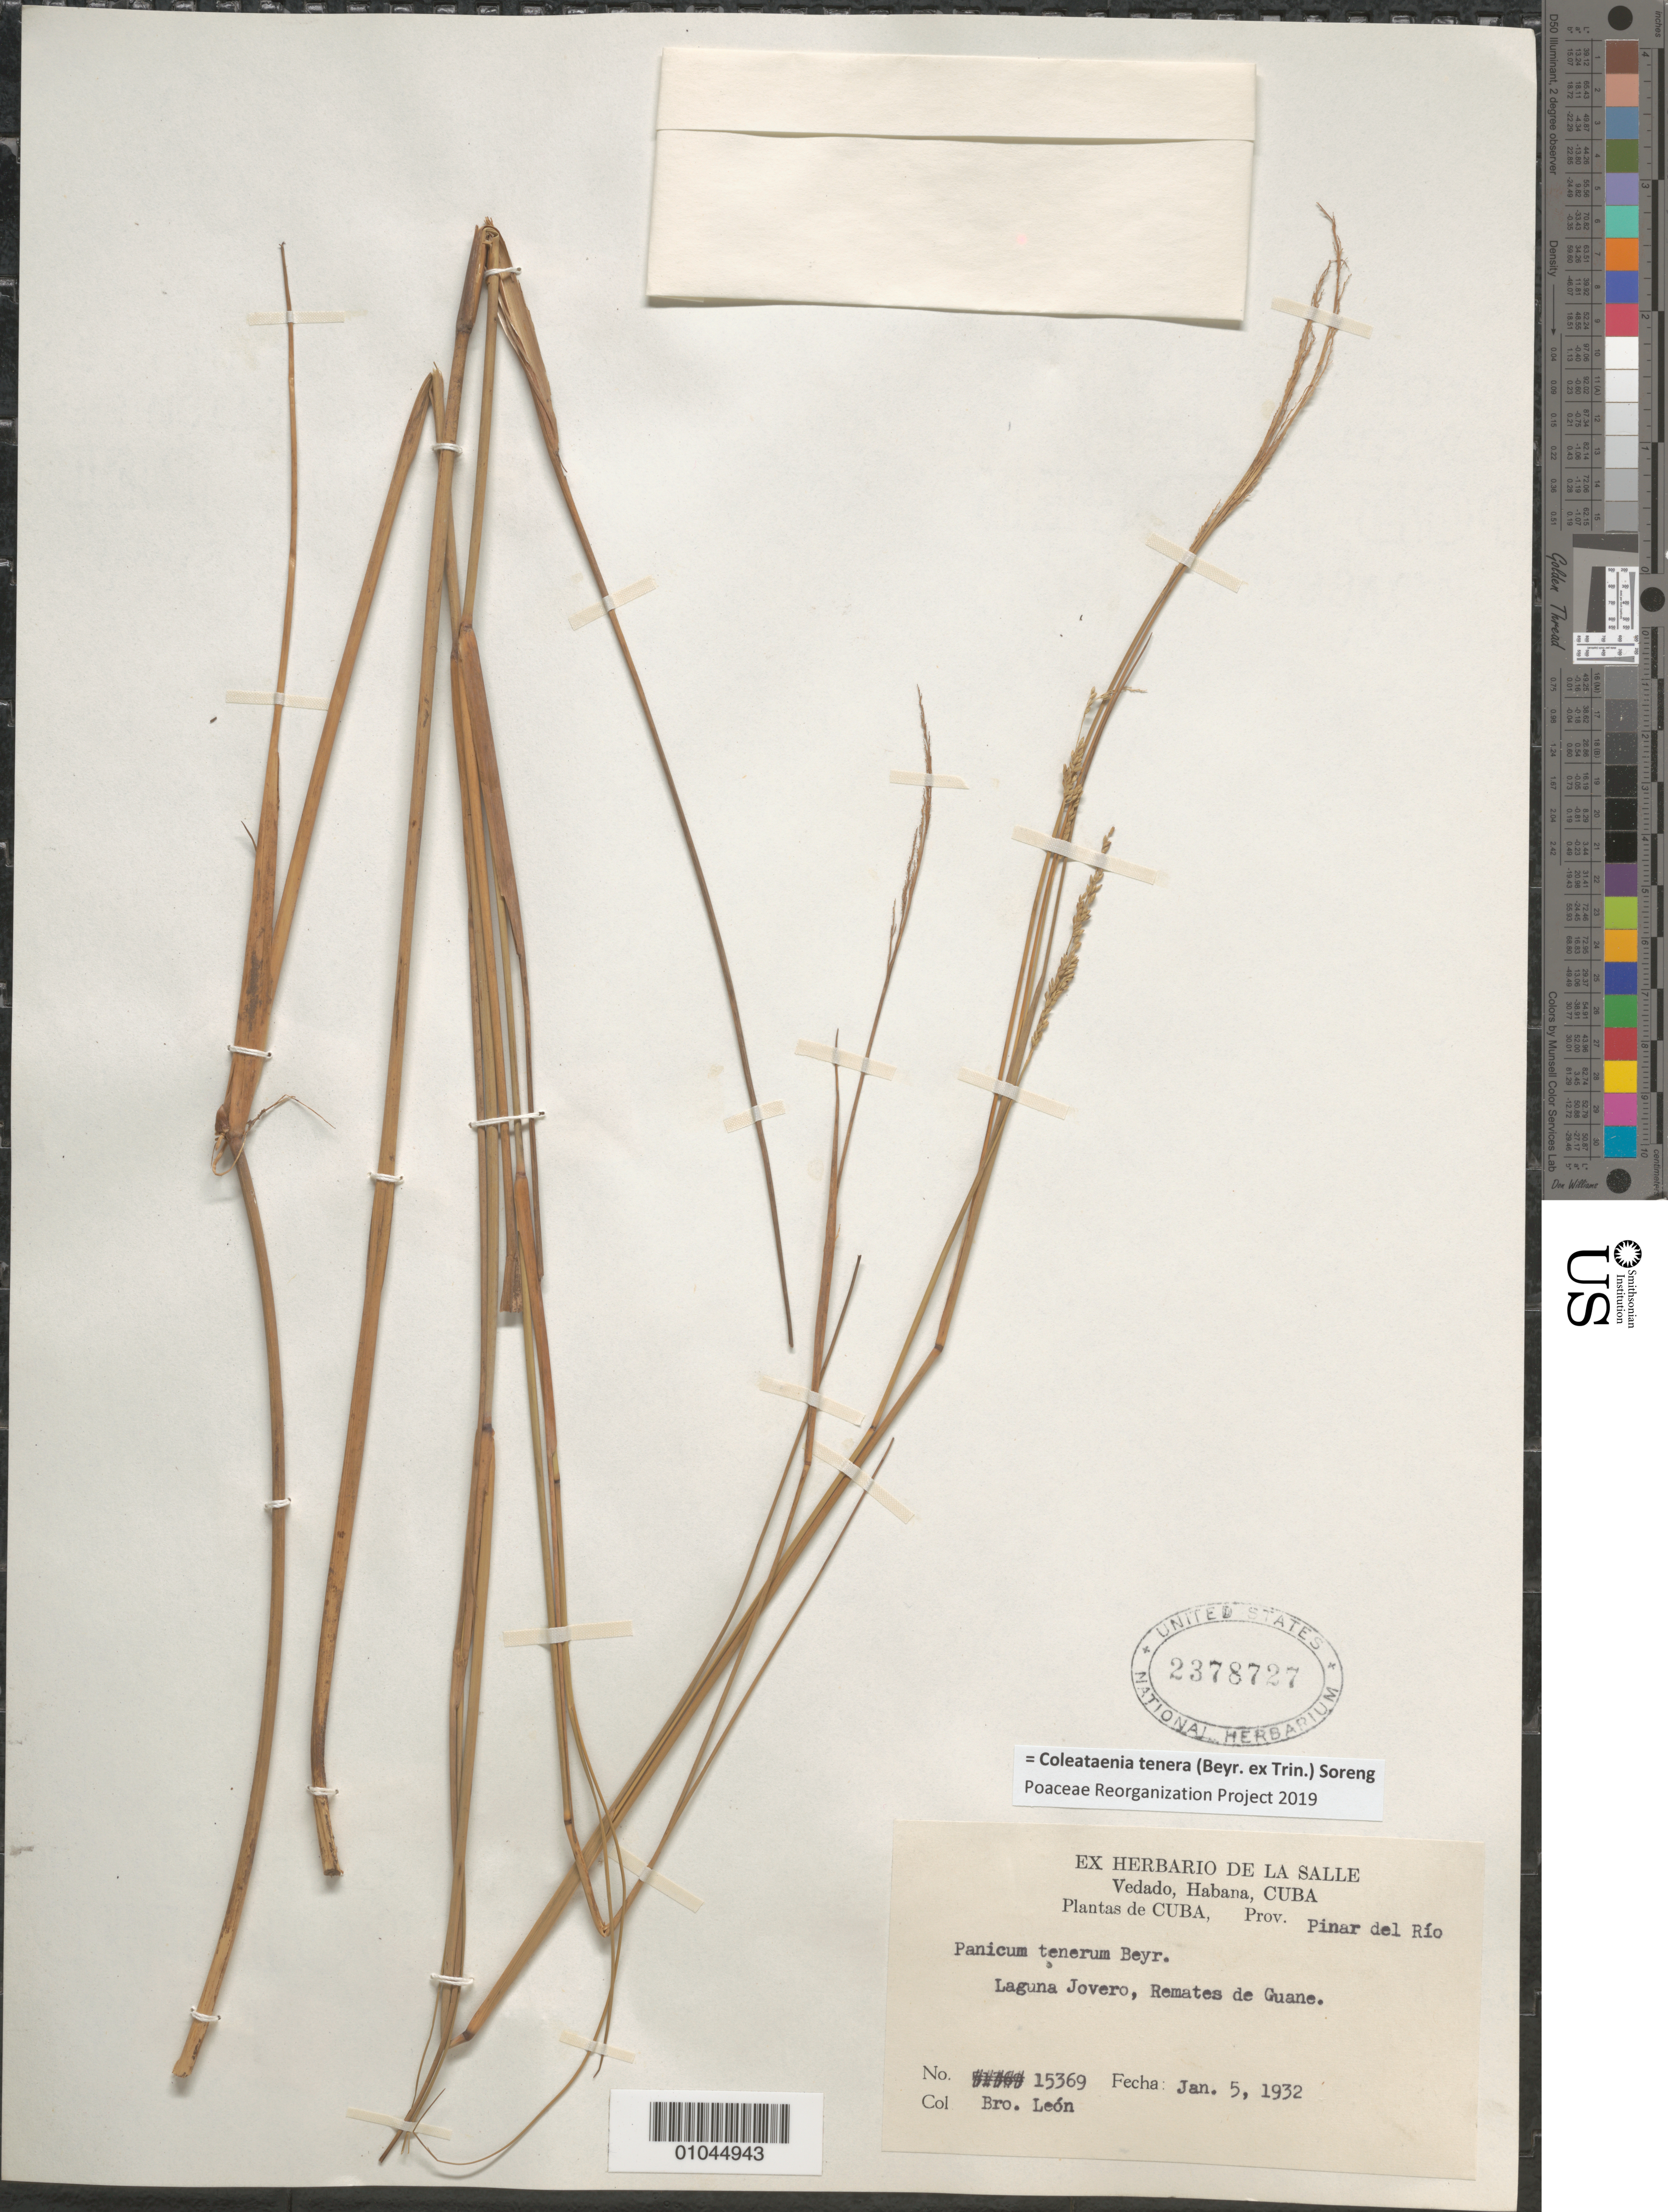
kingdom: Plantae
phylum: Tracheophyta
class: Liliopsida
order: Poales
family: Poaceae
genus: Panicum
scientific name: Panicum tenerum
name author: Beyrich ex Trin.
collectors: Bro. León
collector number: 15369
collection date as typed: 05 Jan 1932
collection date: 1932-01-05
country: Cuba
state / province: Pinar del Rio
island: Cuba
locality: Laguna Jovero, Remates de Guane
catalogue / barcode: US 2378727